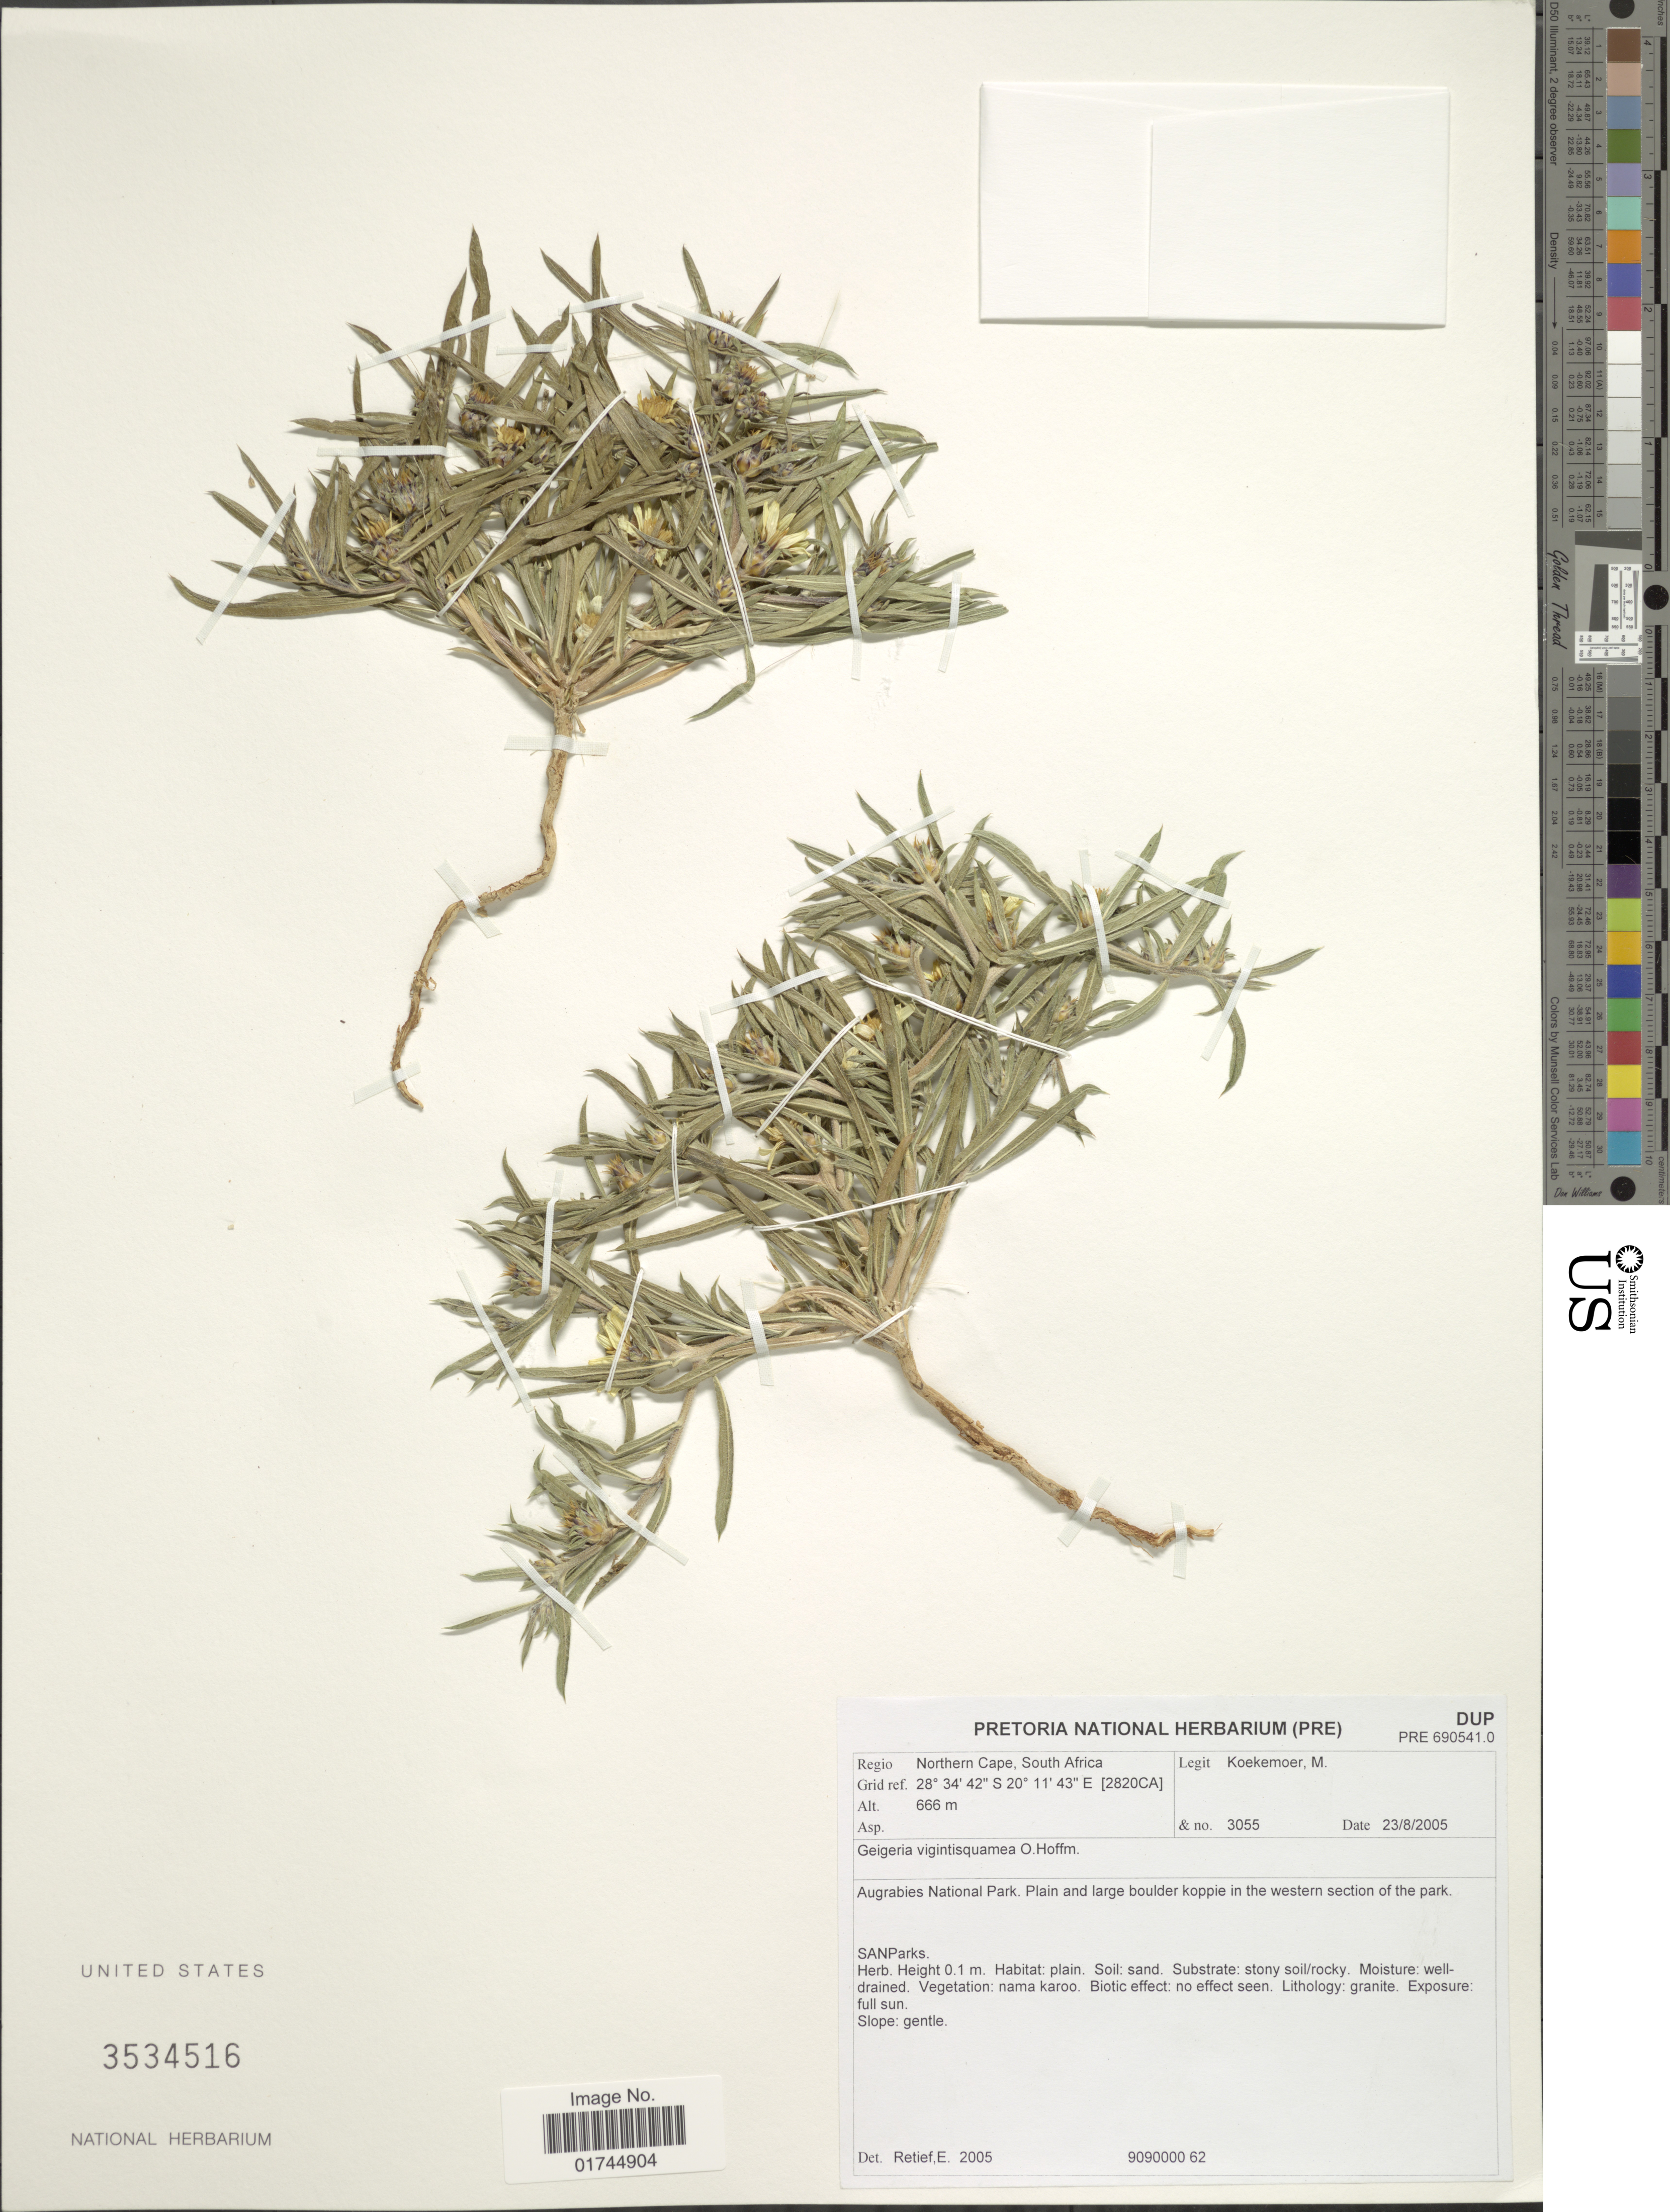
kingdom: Plantae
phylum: Tracheophyta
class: Magnoliopsida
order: Asterales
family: Asteraceae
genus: Geigeria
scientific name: Geigeria vigintisquamea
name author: O. Hoffm.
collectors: M. Koekemoer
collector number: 3055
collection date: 2005-08-23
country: South Africa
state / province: Northern Cape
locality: Augrabies National Park. Plain and Large boulder koppie in the western section of the park. SANParks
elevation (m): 666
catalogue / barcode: US 3534516